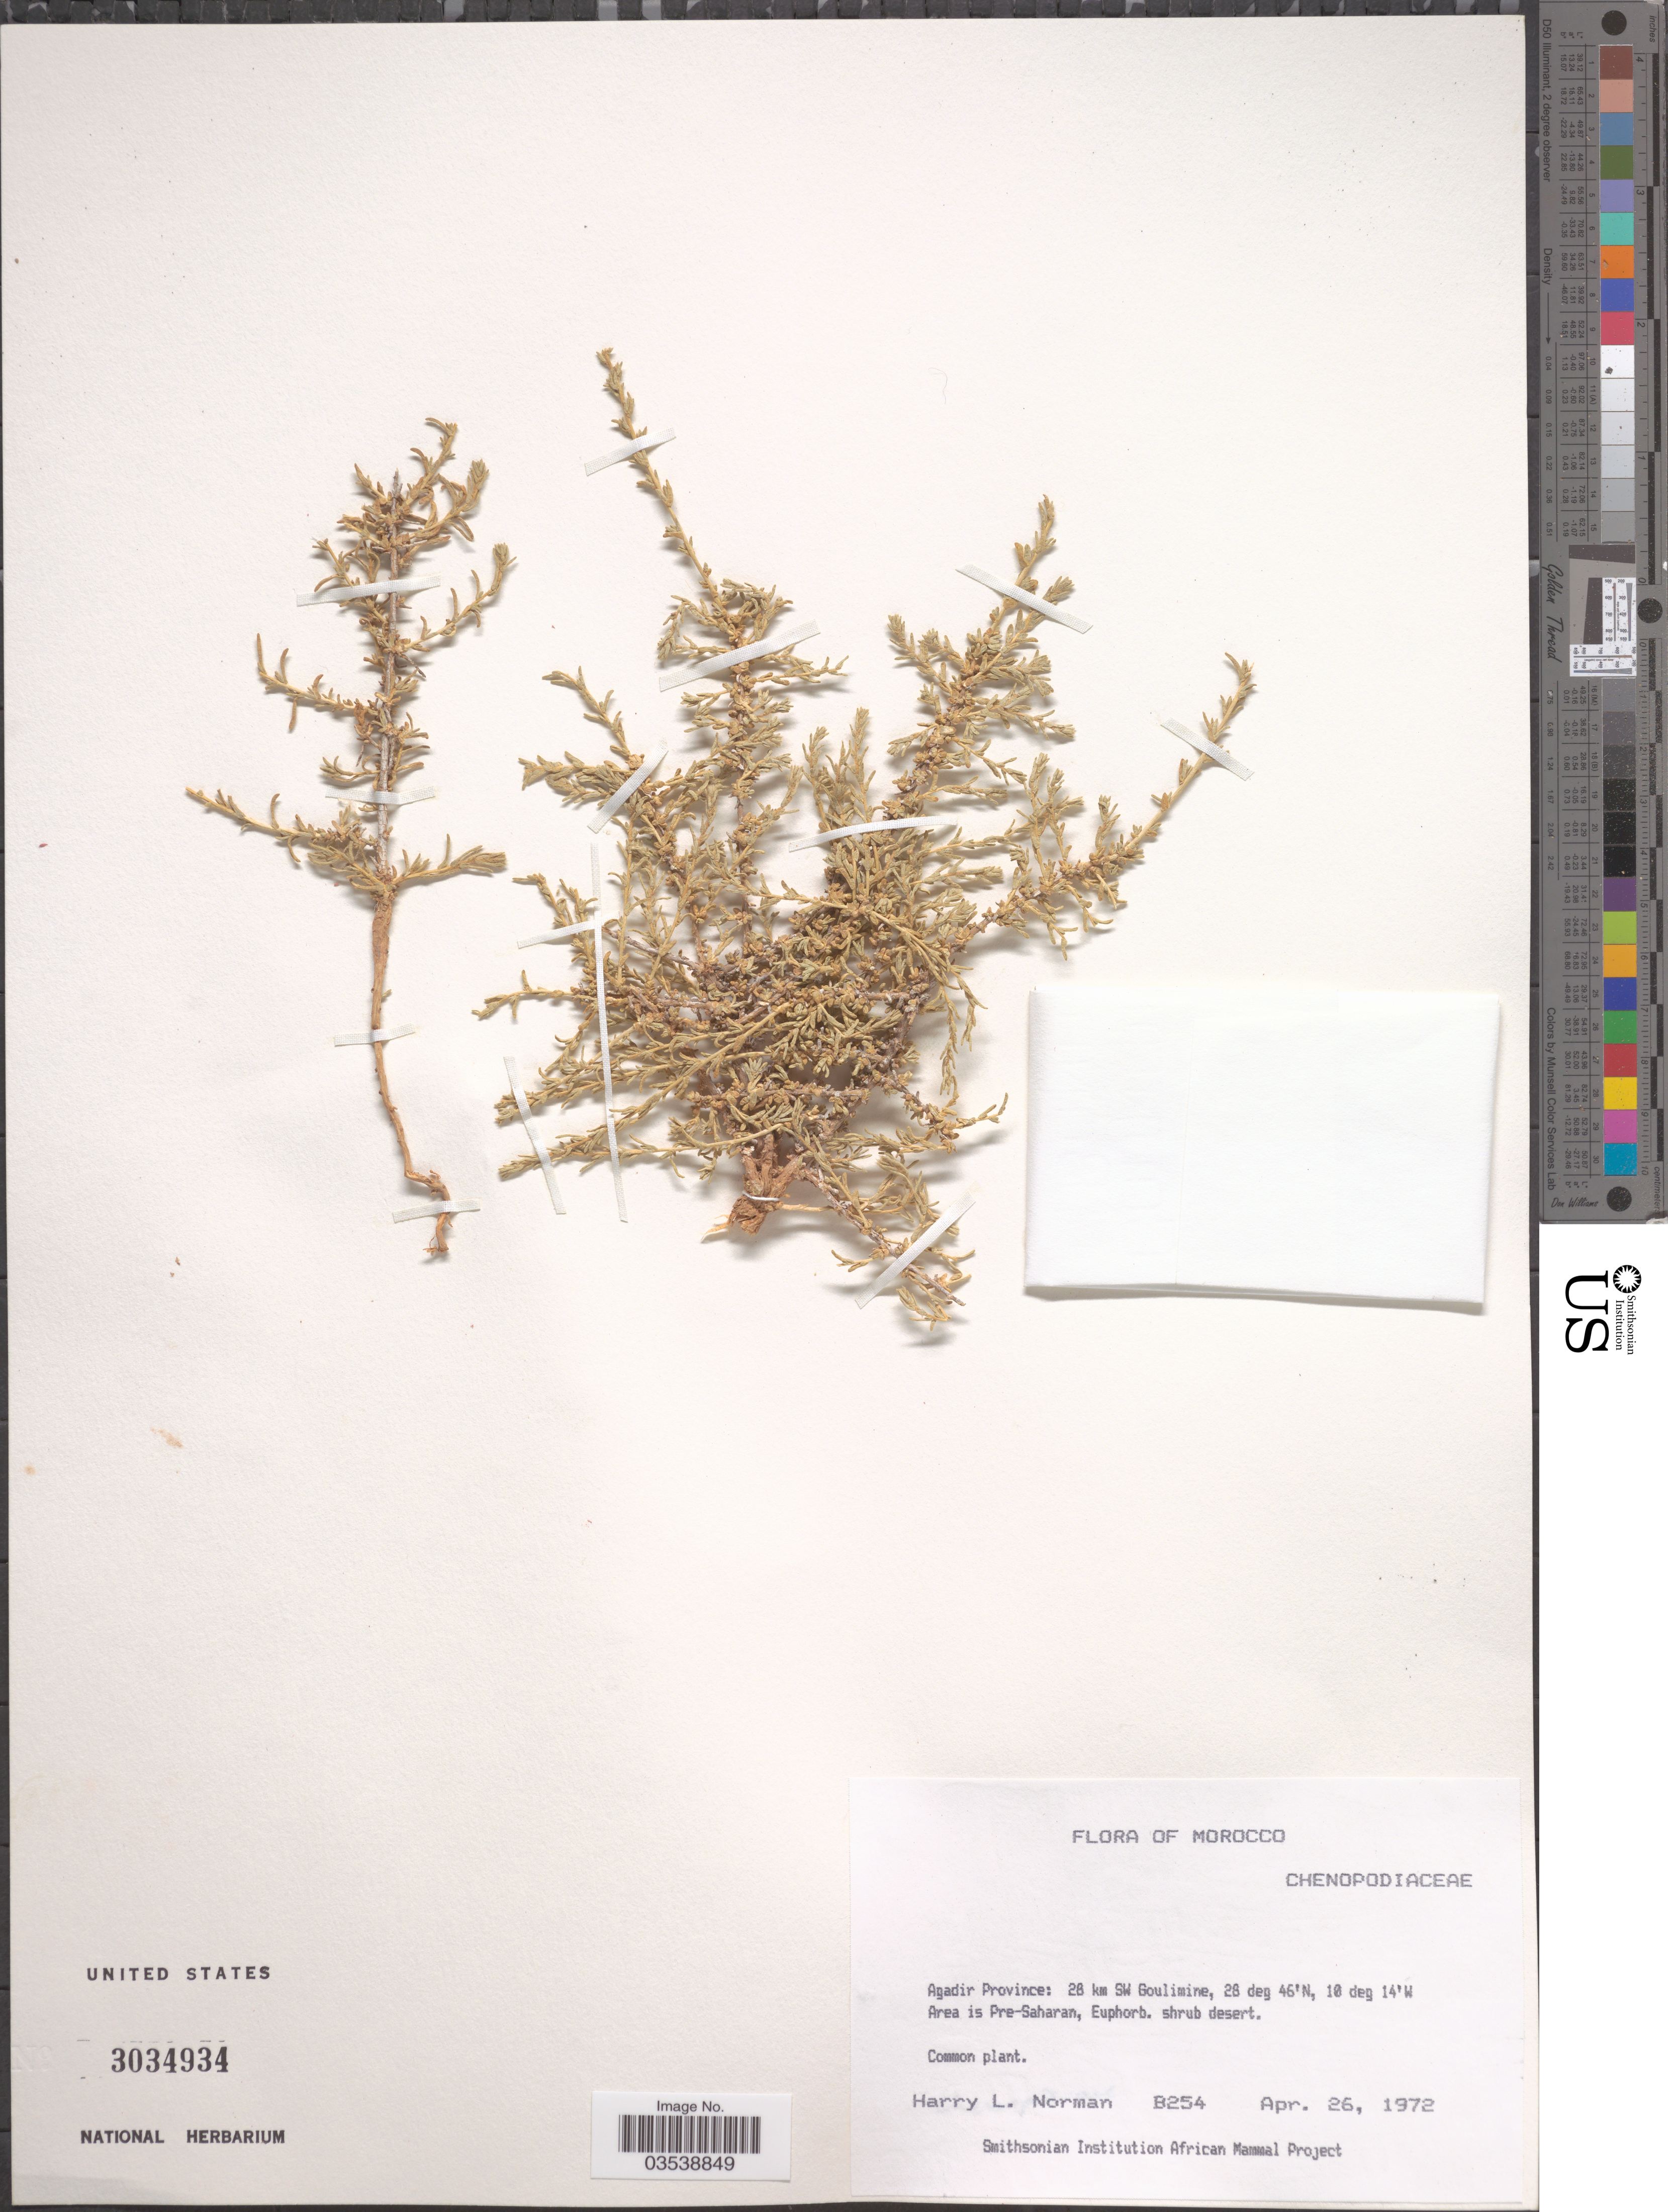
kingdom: Plantae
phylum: Tracheophyta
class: Magnoliopsida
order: Caryophyllales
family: Amaranthaceae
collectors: Norman, H.L.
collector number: B254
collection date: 1972-04-26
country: Morocco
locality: Agadir Province: 28 km SW Goulimine.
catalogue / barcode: US 3034934